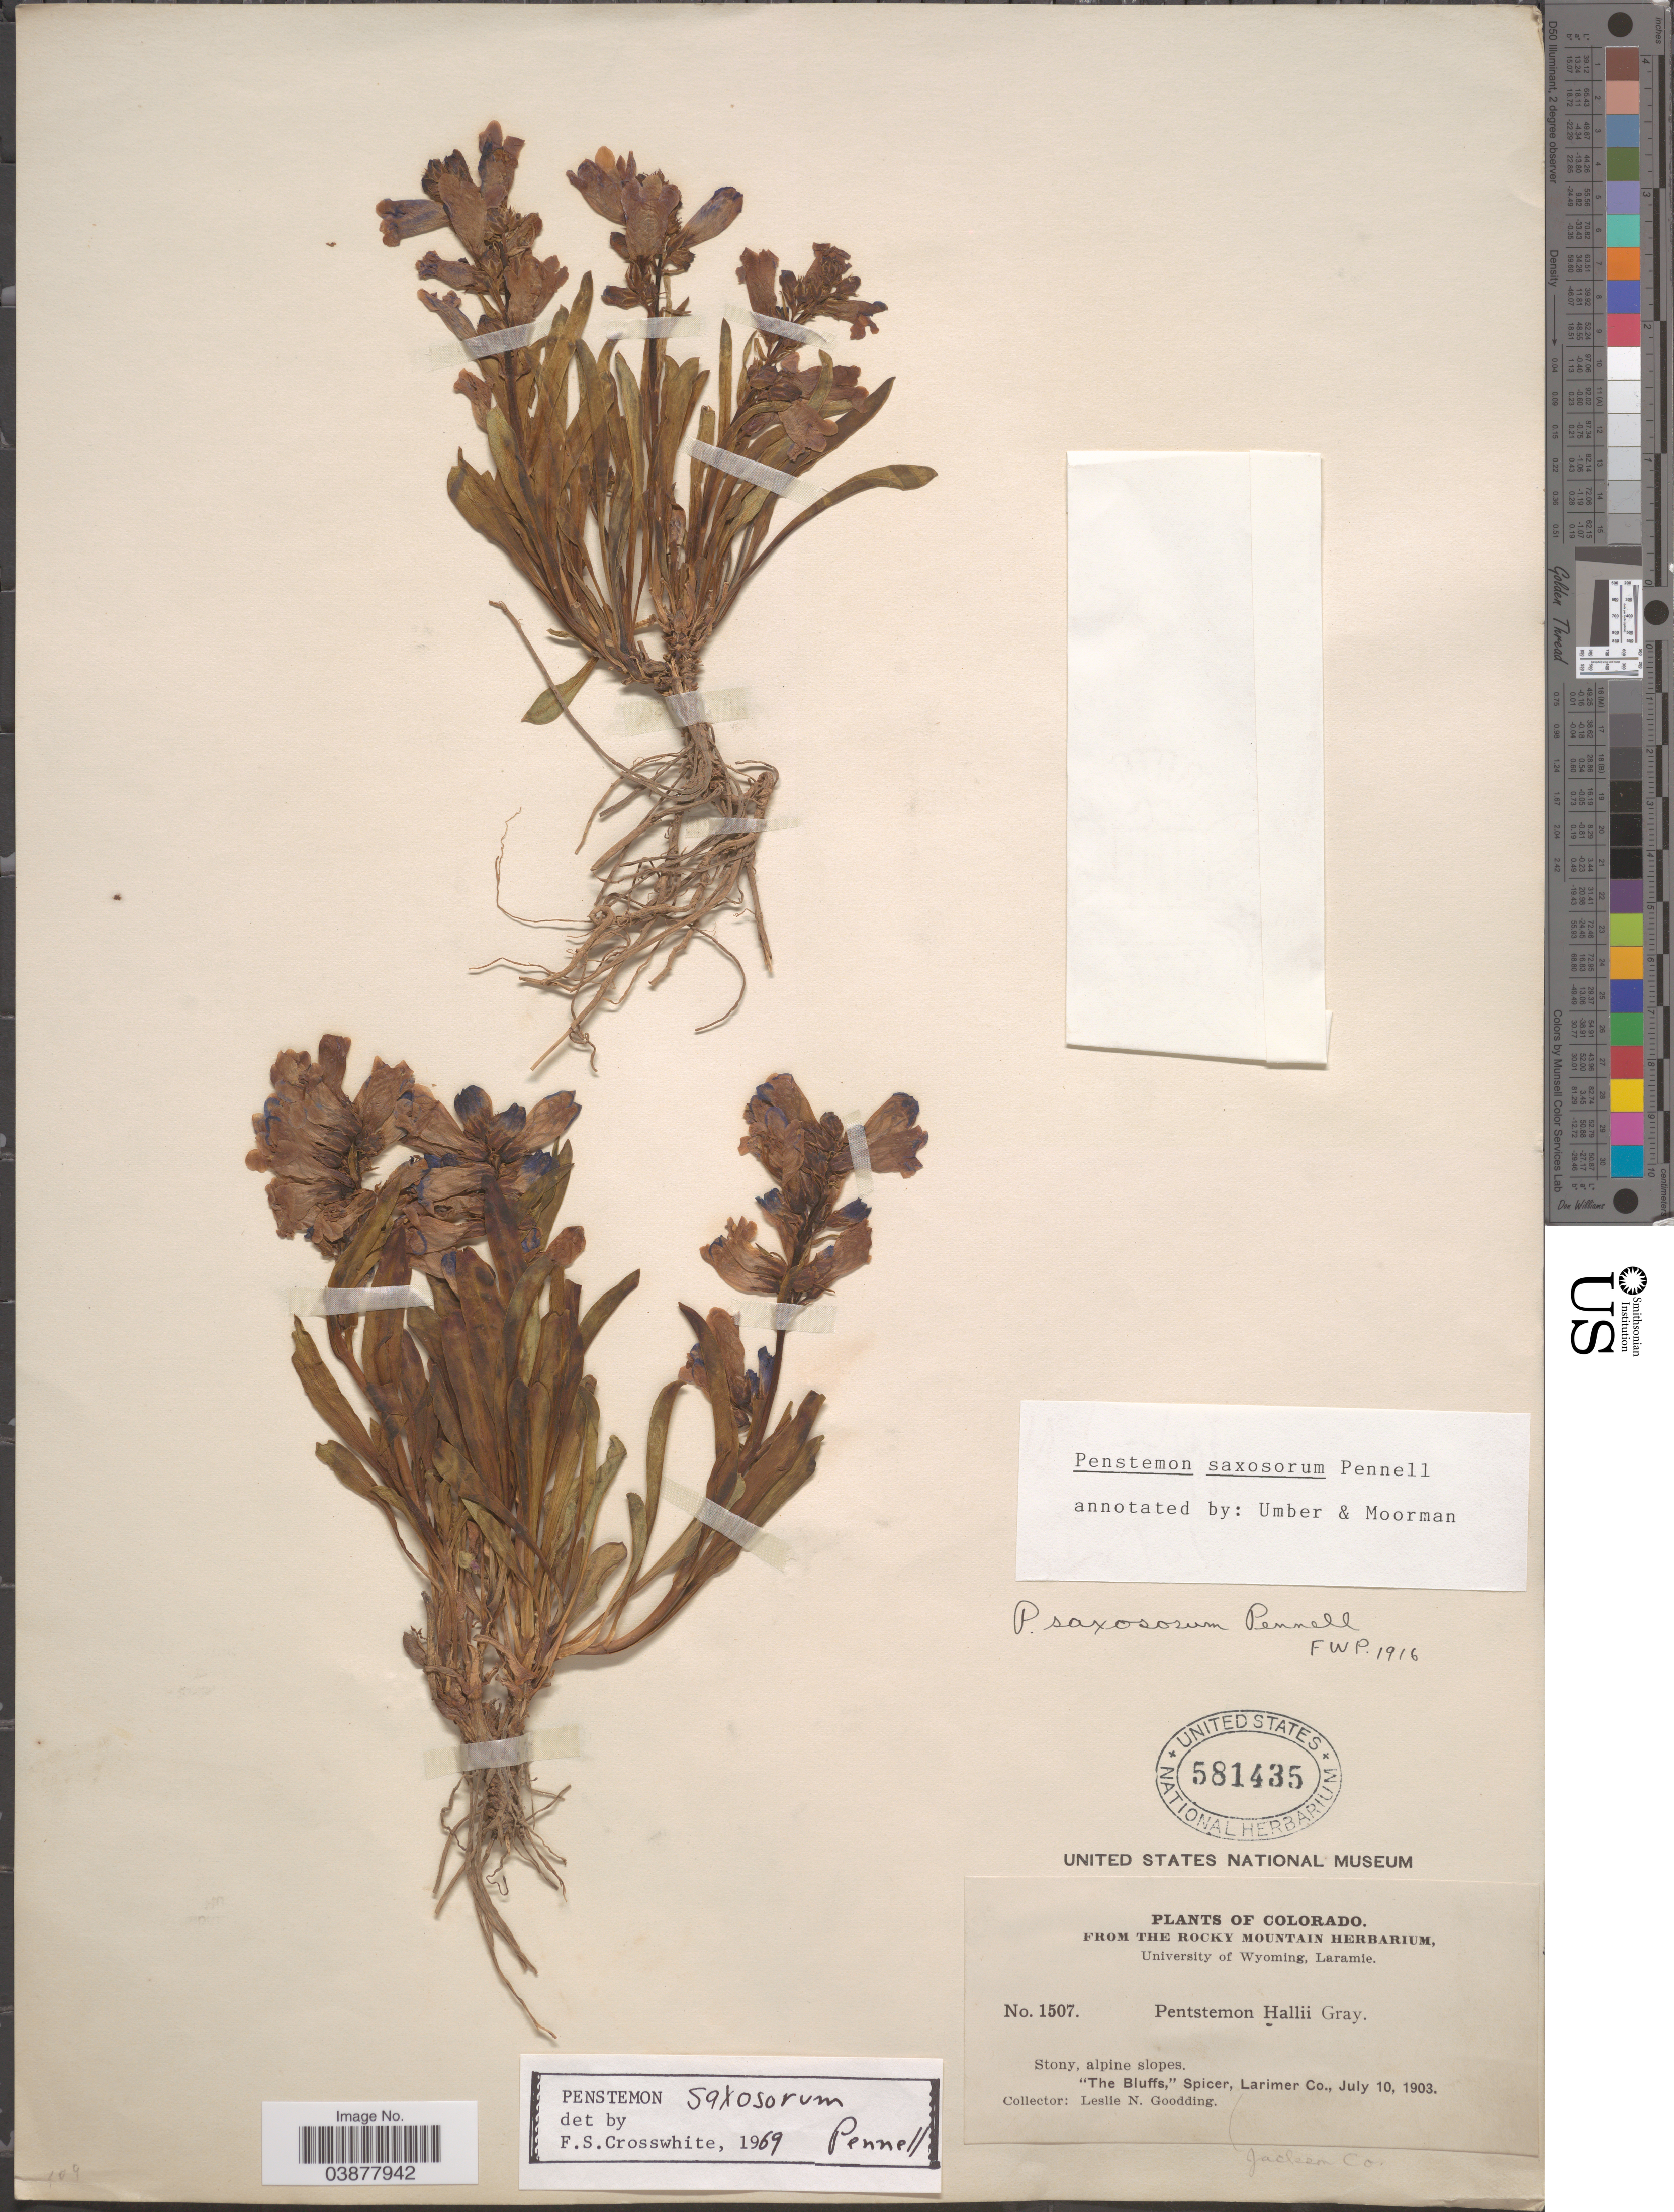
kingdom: Plantae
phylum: Tracheophyta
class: Magnoliopsida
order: Lamiales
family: Plantaginaceae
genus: Penstemon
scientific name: Penstemon saxosorum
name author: Pennell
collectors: L. N. Goodding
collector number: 1507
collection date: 1903-07-10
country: United States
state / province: Colorado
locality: The Bluffs,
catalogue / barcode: US 581435